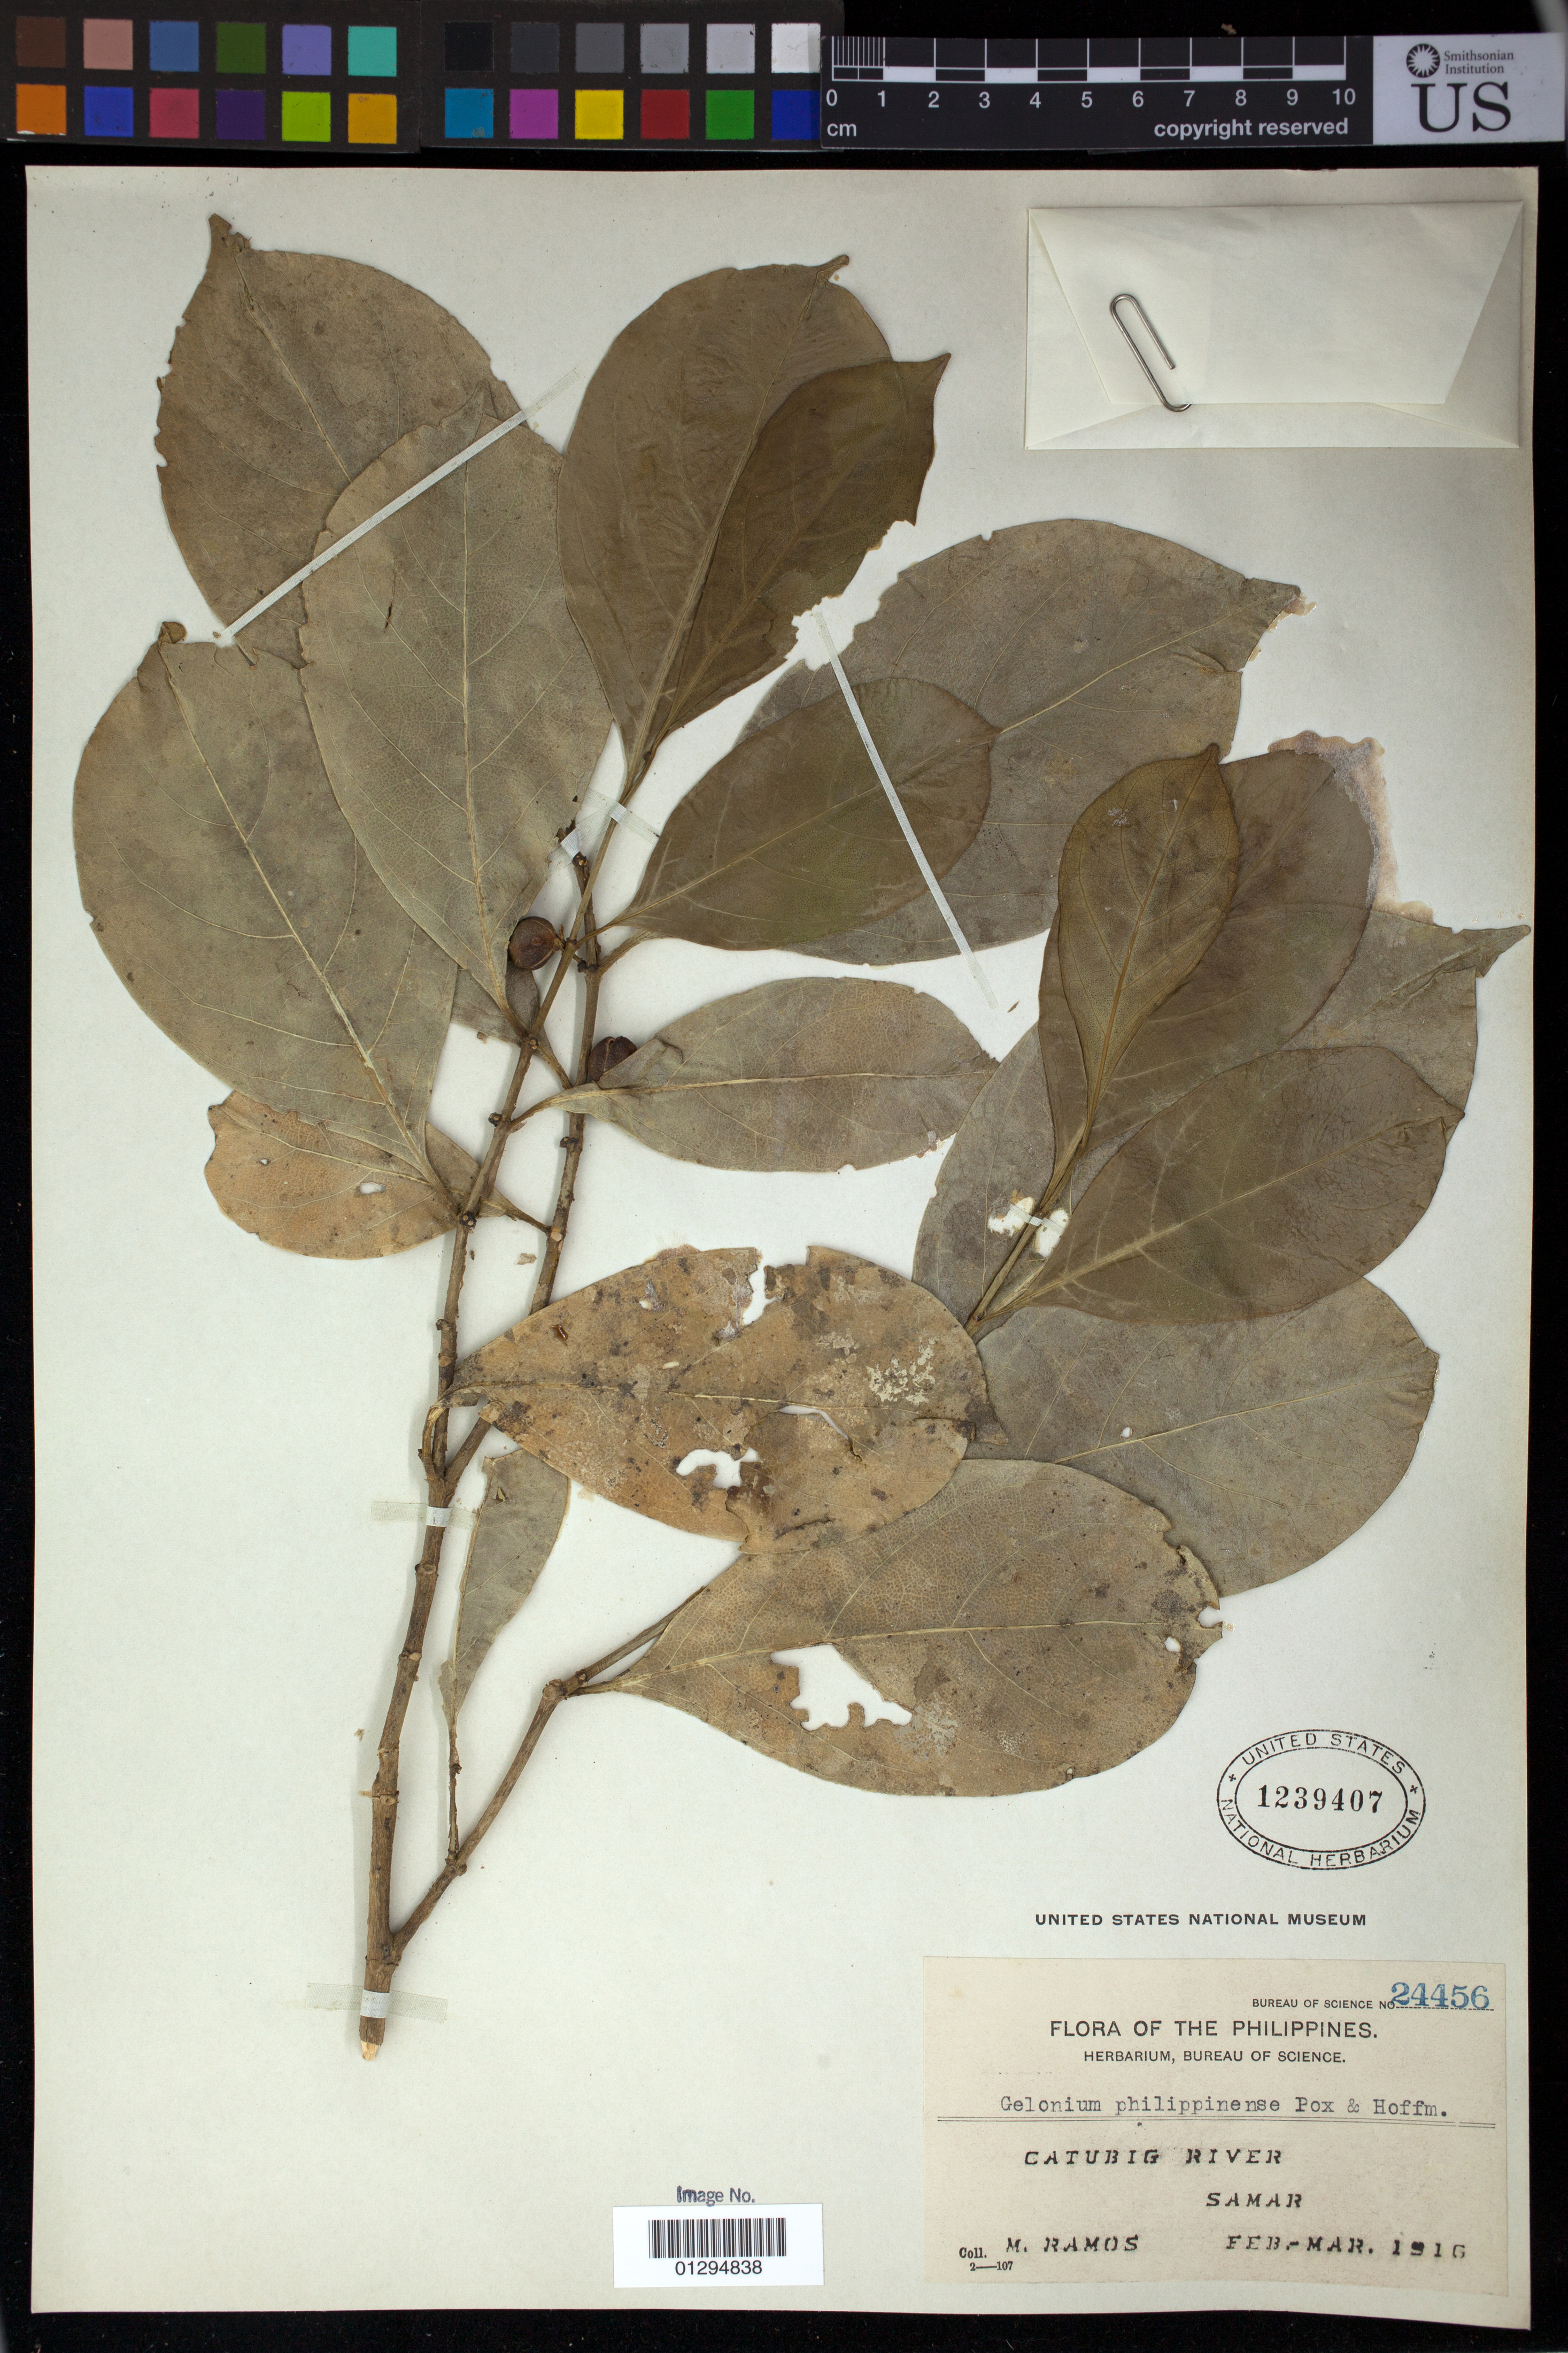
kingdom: Plantae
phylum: Tracheophyta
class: Magnoliopsida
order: Malpighiales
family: Euphorbiaceae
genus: Suregada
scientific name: Suregada philippinensis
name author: (Pax & K. Hoffm.) Croizat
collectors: M. Ramos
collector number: Bur. Sci. 24456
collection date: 1916-02/1916-03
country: Philippines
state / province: Eastern Visayas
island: Samar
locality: Catubig River, Samar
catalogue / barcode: US 1239407